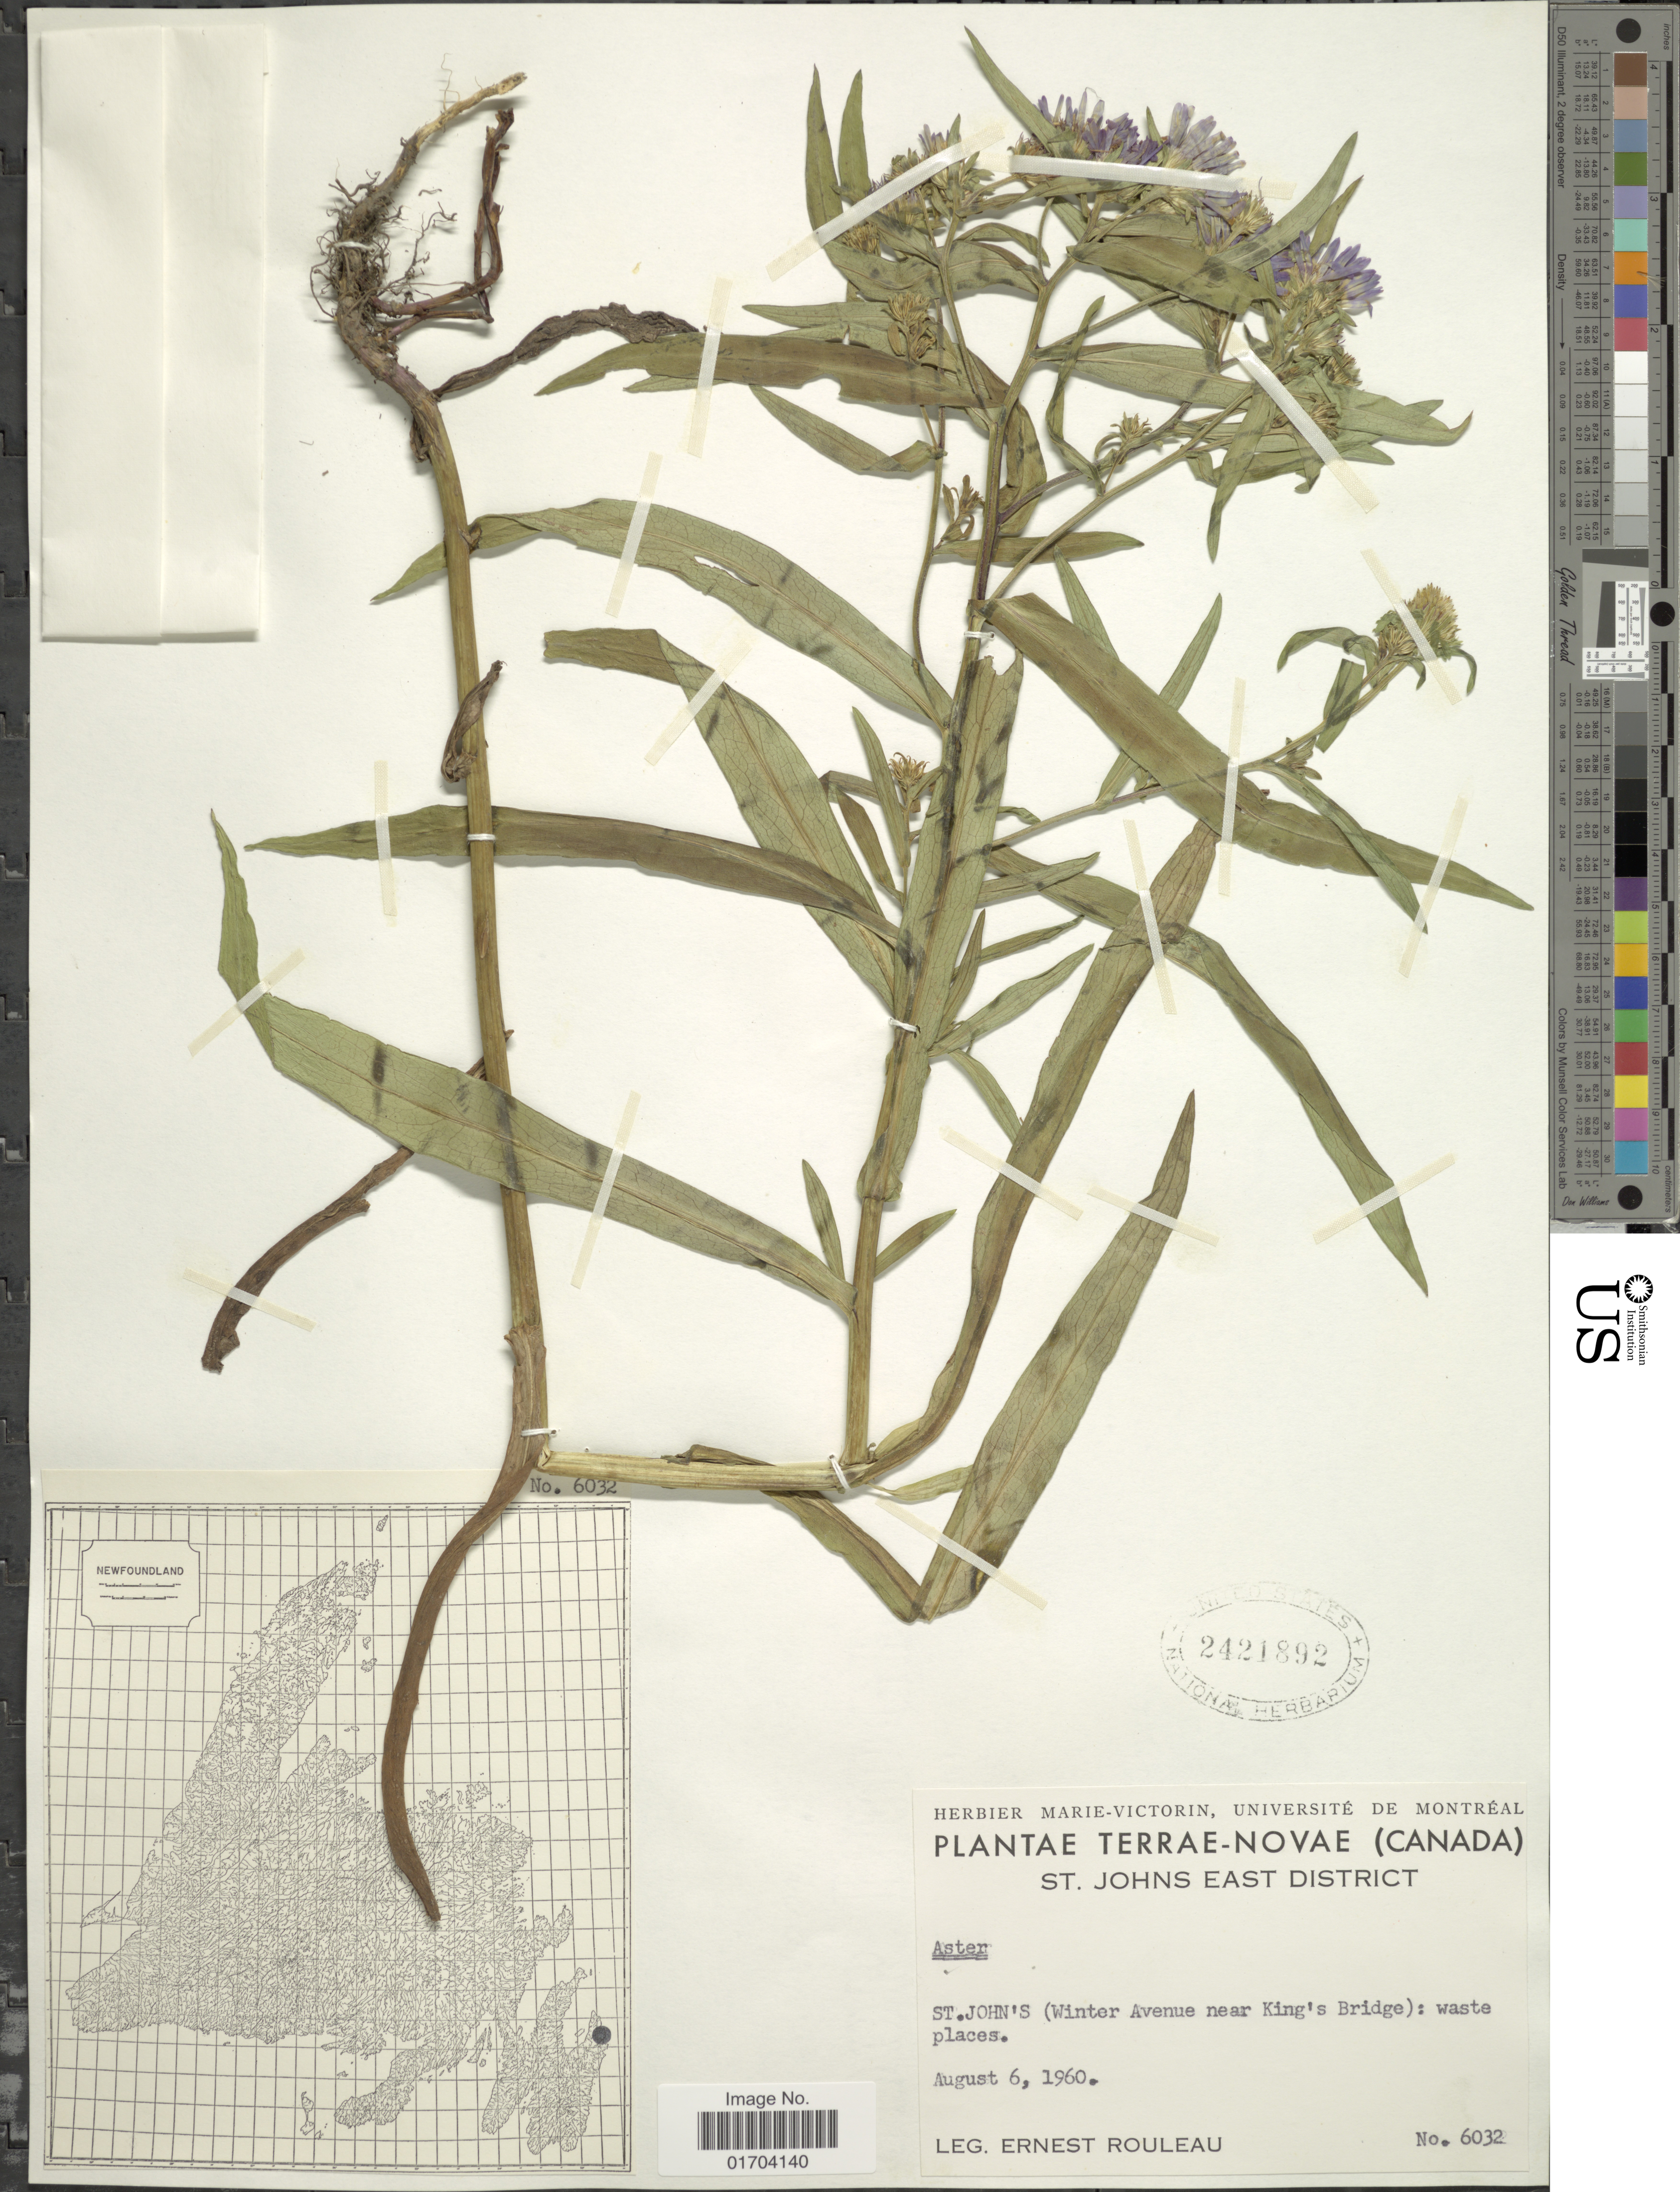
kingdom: Plantae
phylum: Tracheophyta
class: Magnoliopsida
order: Asterales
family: Asteraceae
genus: Symphyotrichum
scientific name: Symphyotrichum sp.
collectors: J. Rouleau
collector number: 6032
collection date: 1960-08-06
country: Canada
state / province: Newfoundland and Labrador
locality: Terrae-Novae St. Johns East District, St. John's (Winter Avenue near King's Bridge).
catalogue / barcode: US 2421892